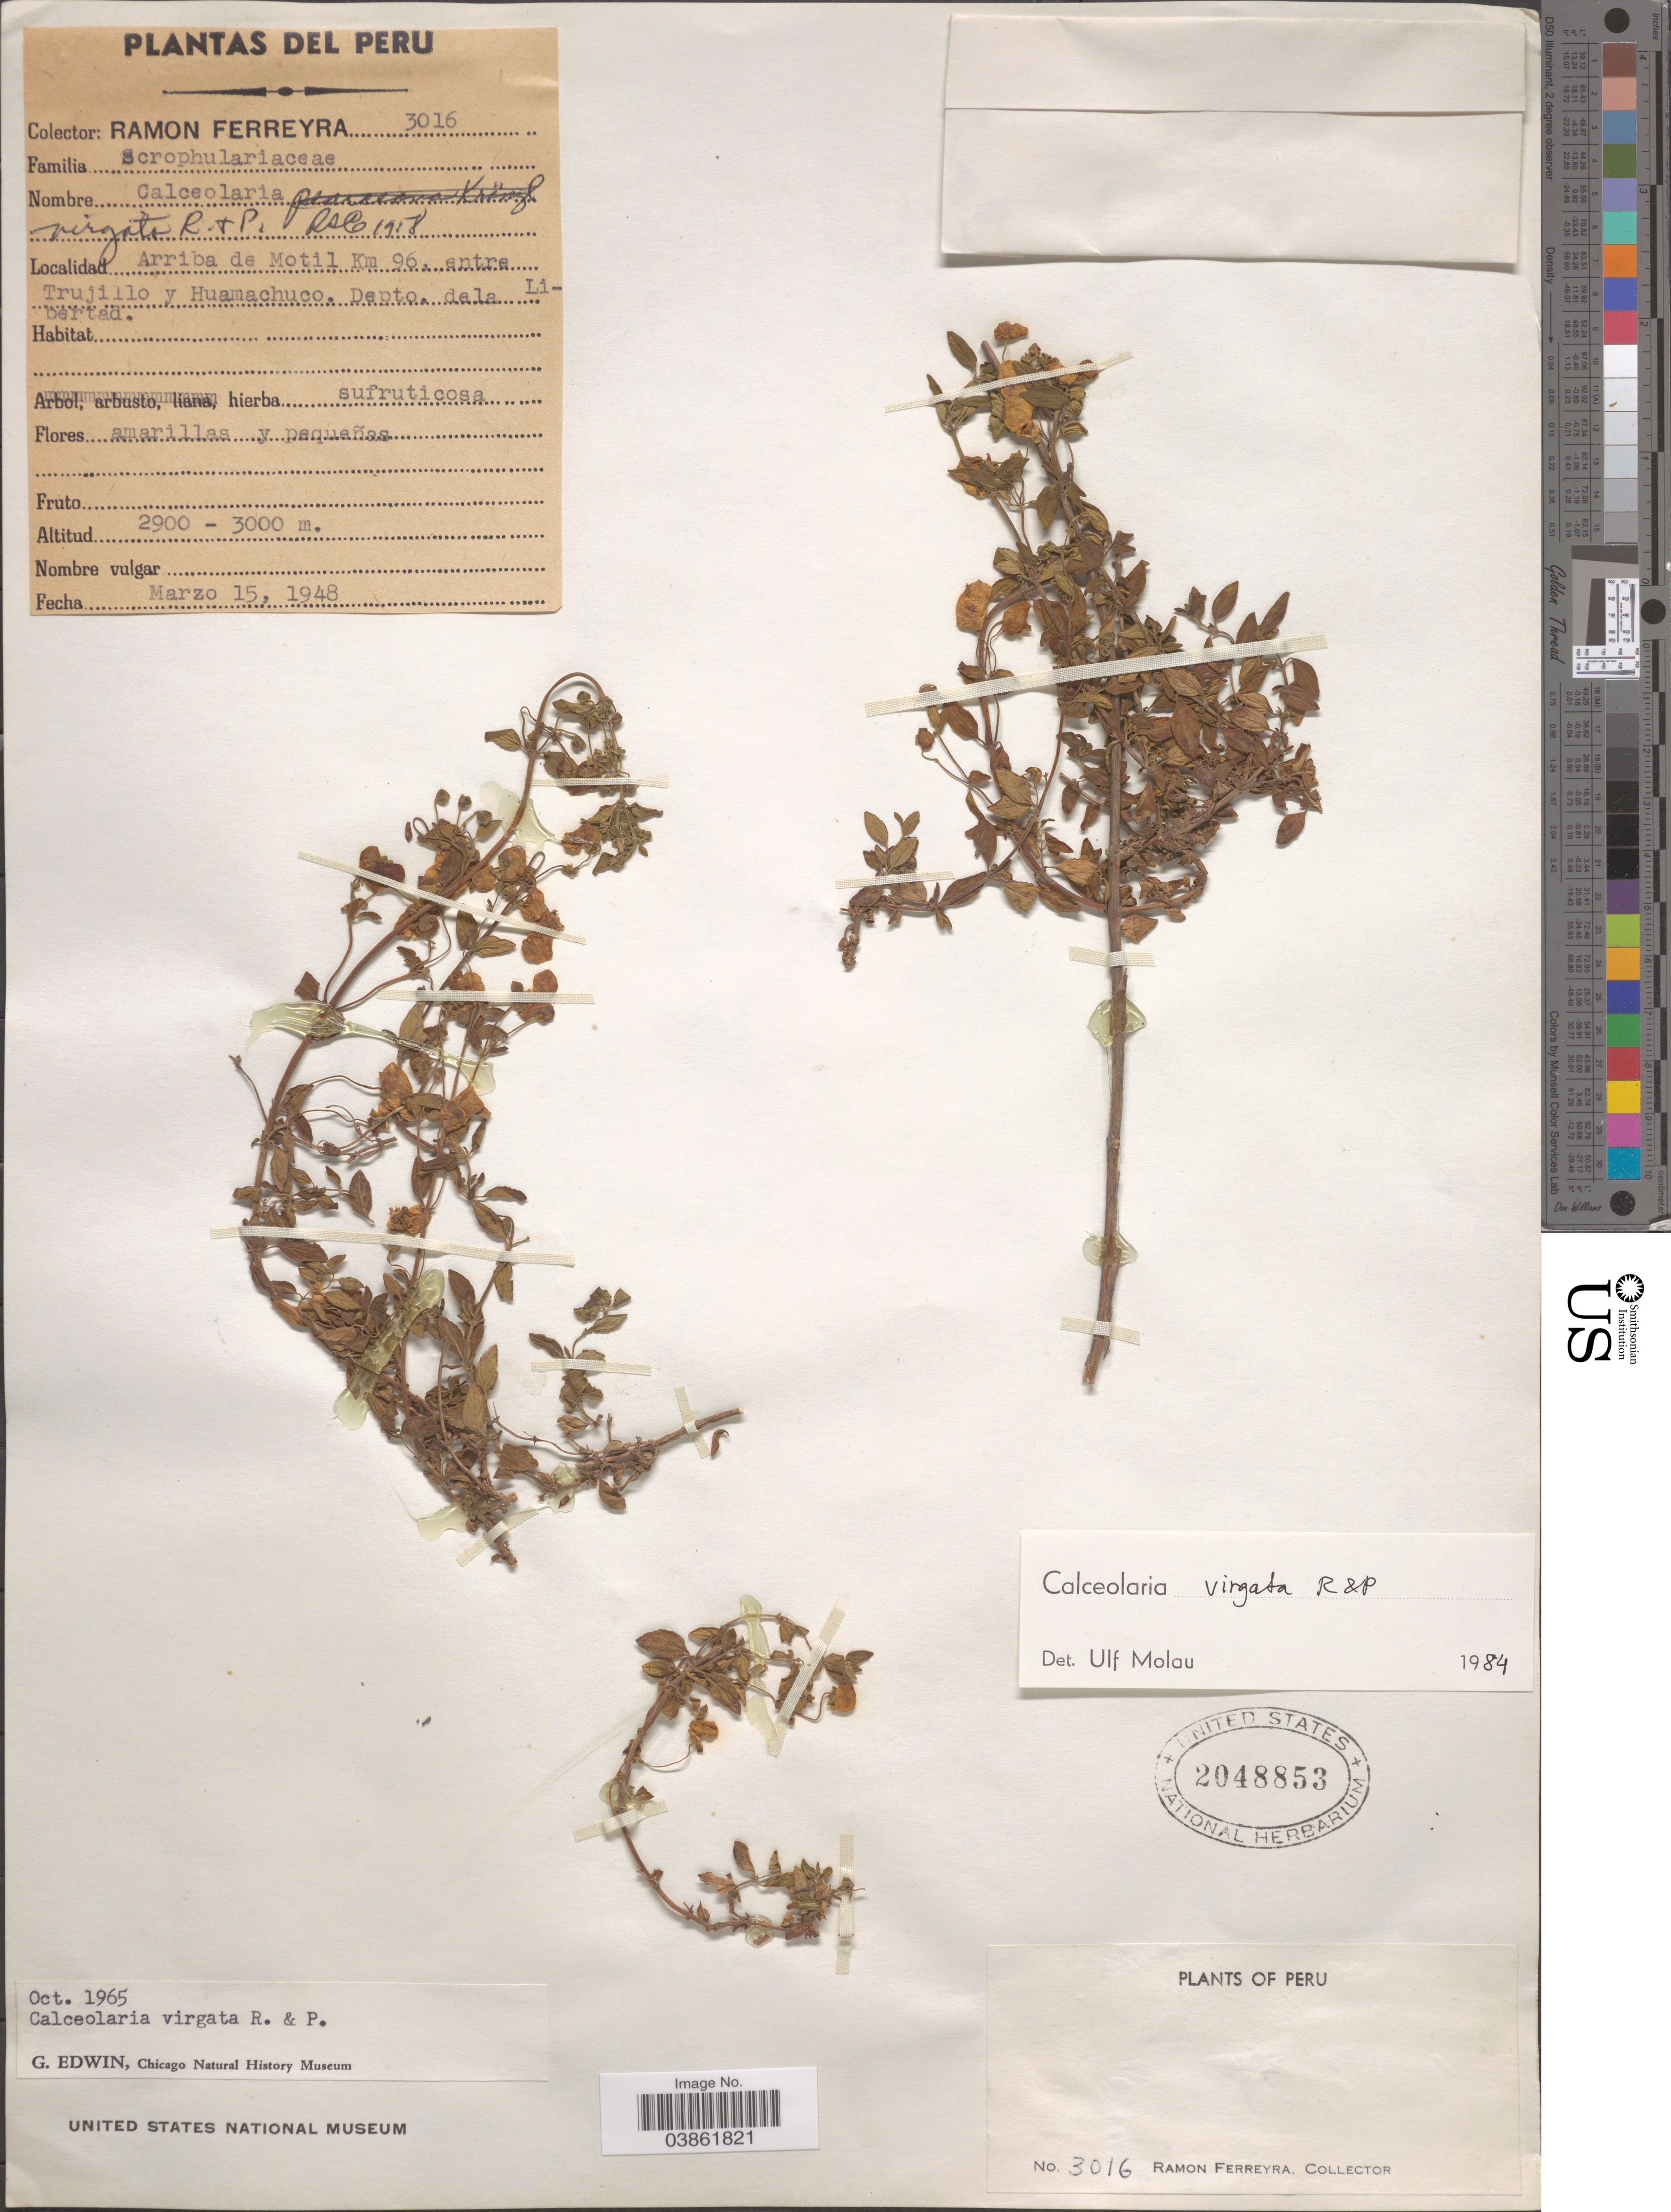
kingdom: Plantae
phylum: Tracheophyta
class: Magnoliopsida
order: Lamiales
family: Calceolariaceae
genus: Calceolaria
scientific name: Calceolaria virgata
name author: Ruiz & Pav.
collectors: R. A. Ferreyra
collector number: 3016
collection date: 1948-03-15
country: Peru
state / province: La Libertad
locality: Arriba de Motil Km 96. entre Trujillo y Huamachuco. Depto. de la Libertad.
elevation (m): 2900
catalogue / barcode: US 2048853